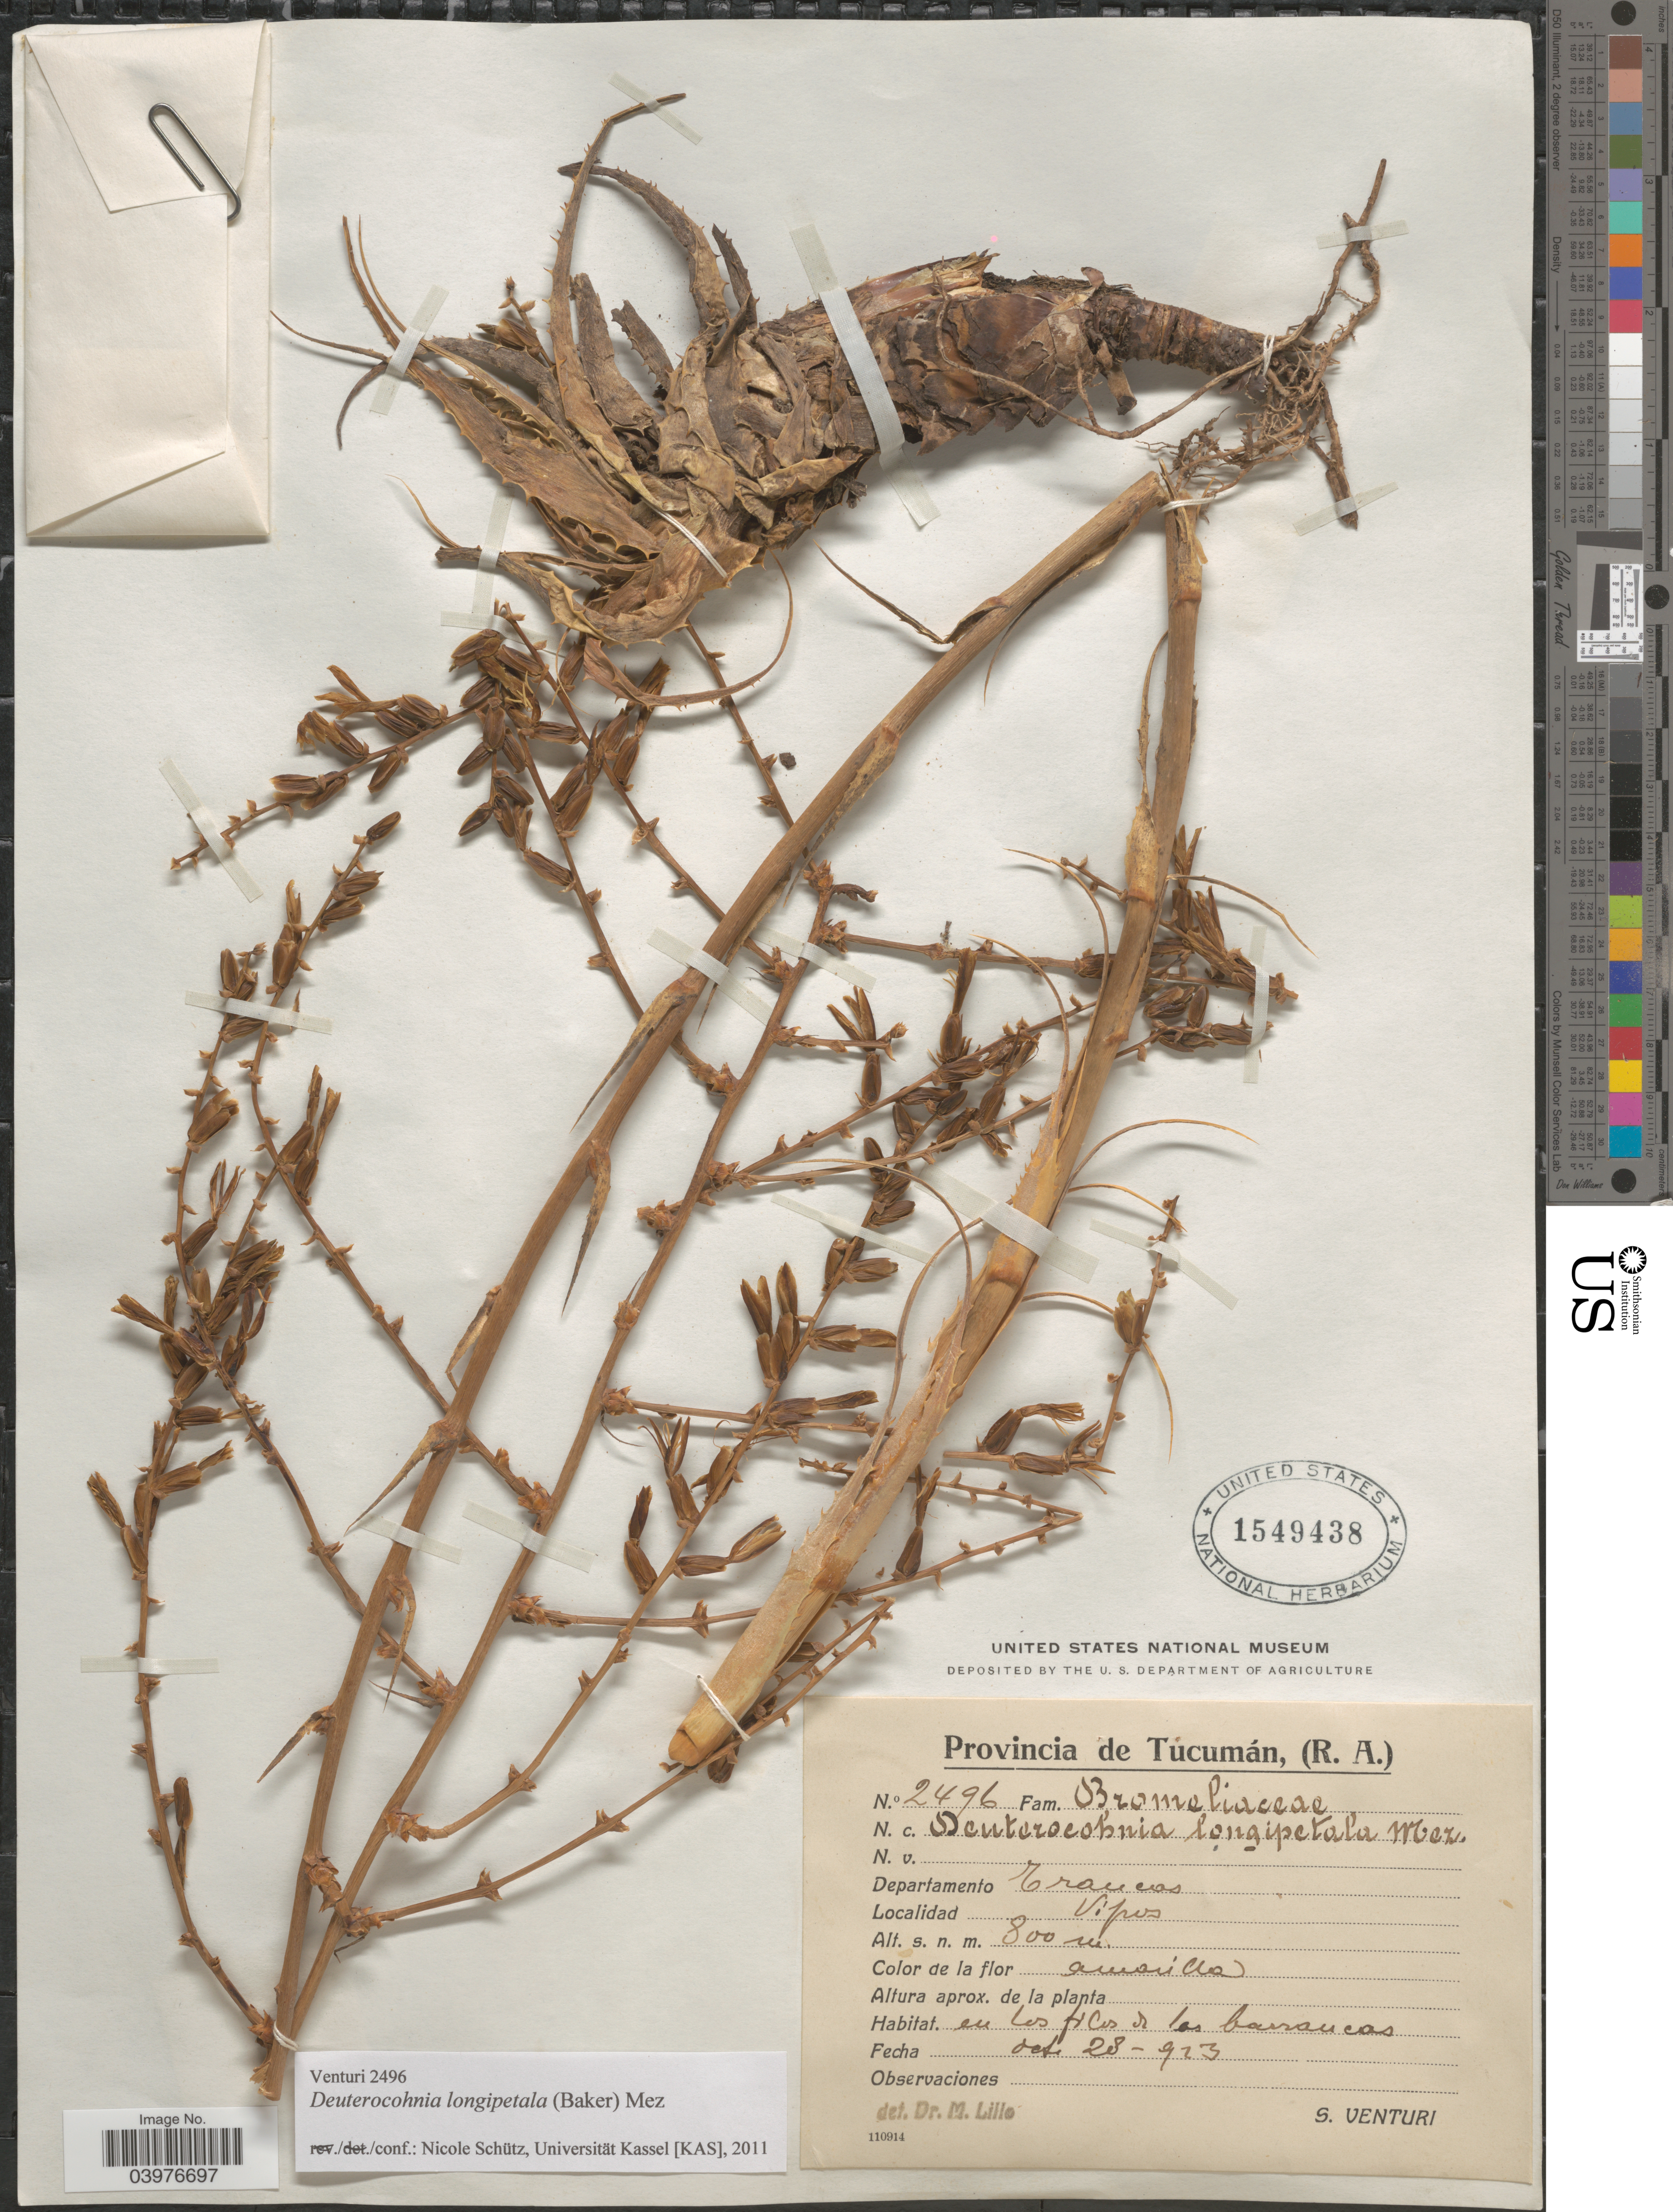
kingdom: Plantae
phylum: Tracheophyta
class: Liliopsida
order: Poales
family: Bromeliaceae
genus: Deuterocohnia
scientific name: Deuterocohnia longipetala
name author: (Baker) Mez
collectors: S. Venturi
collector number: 2496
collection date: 1923-10-28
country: Argentina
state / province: Tucuman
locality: Departamento Trancas. Vipos.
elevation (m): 800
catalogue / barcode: US 1549438